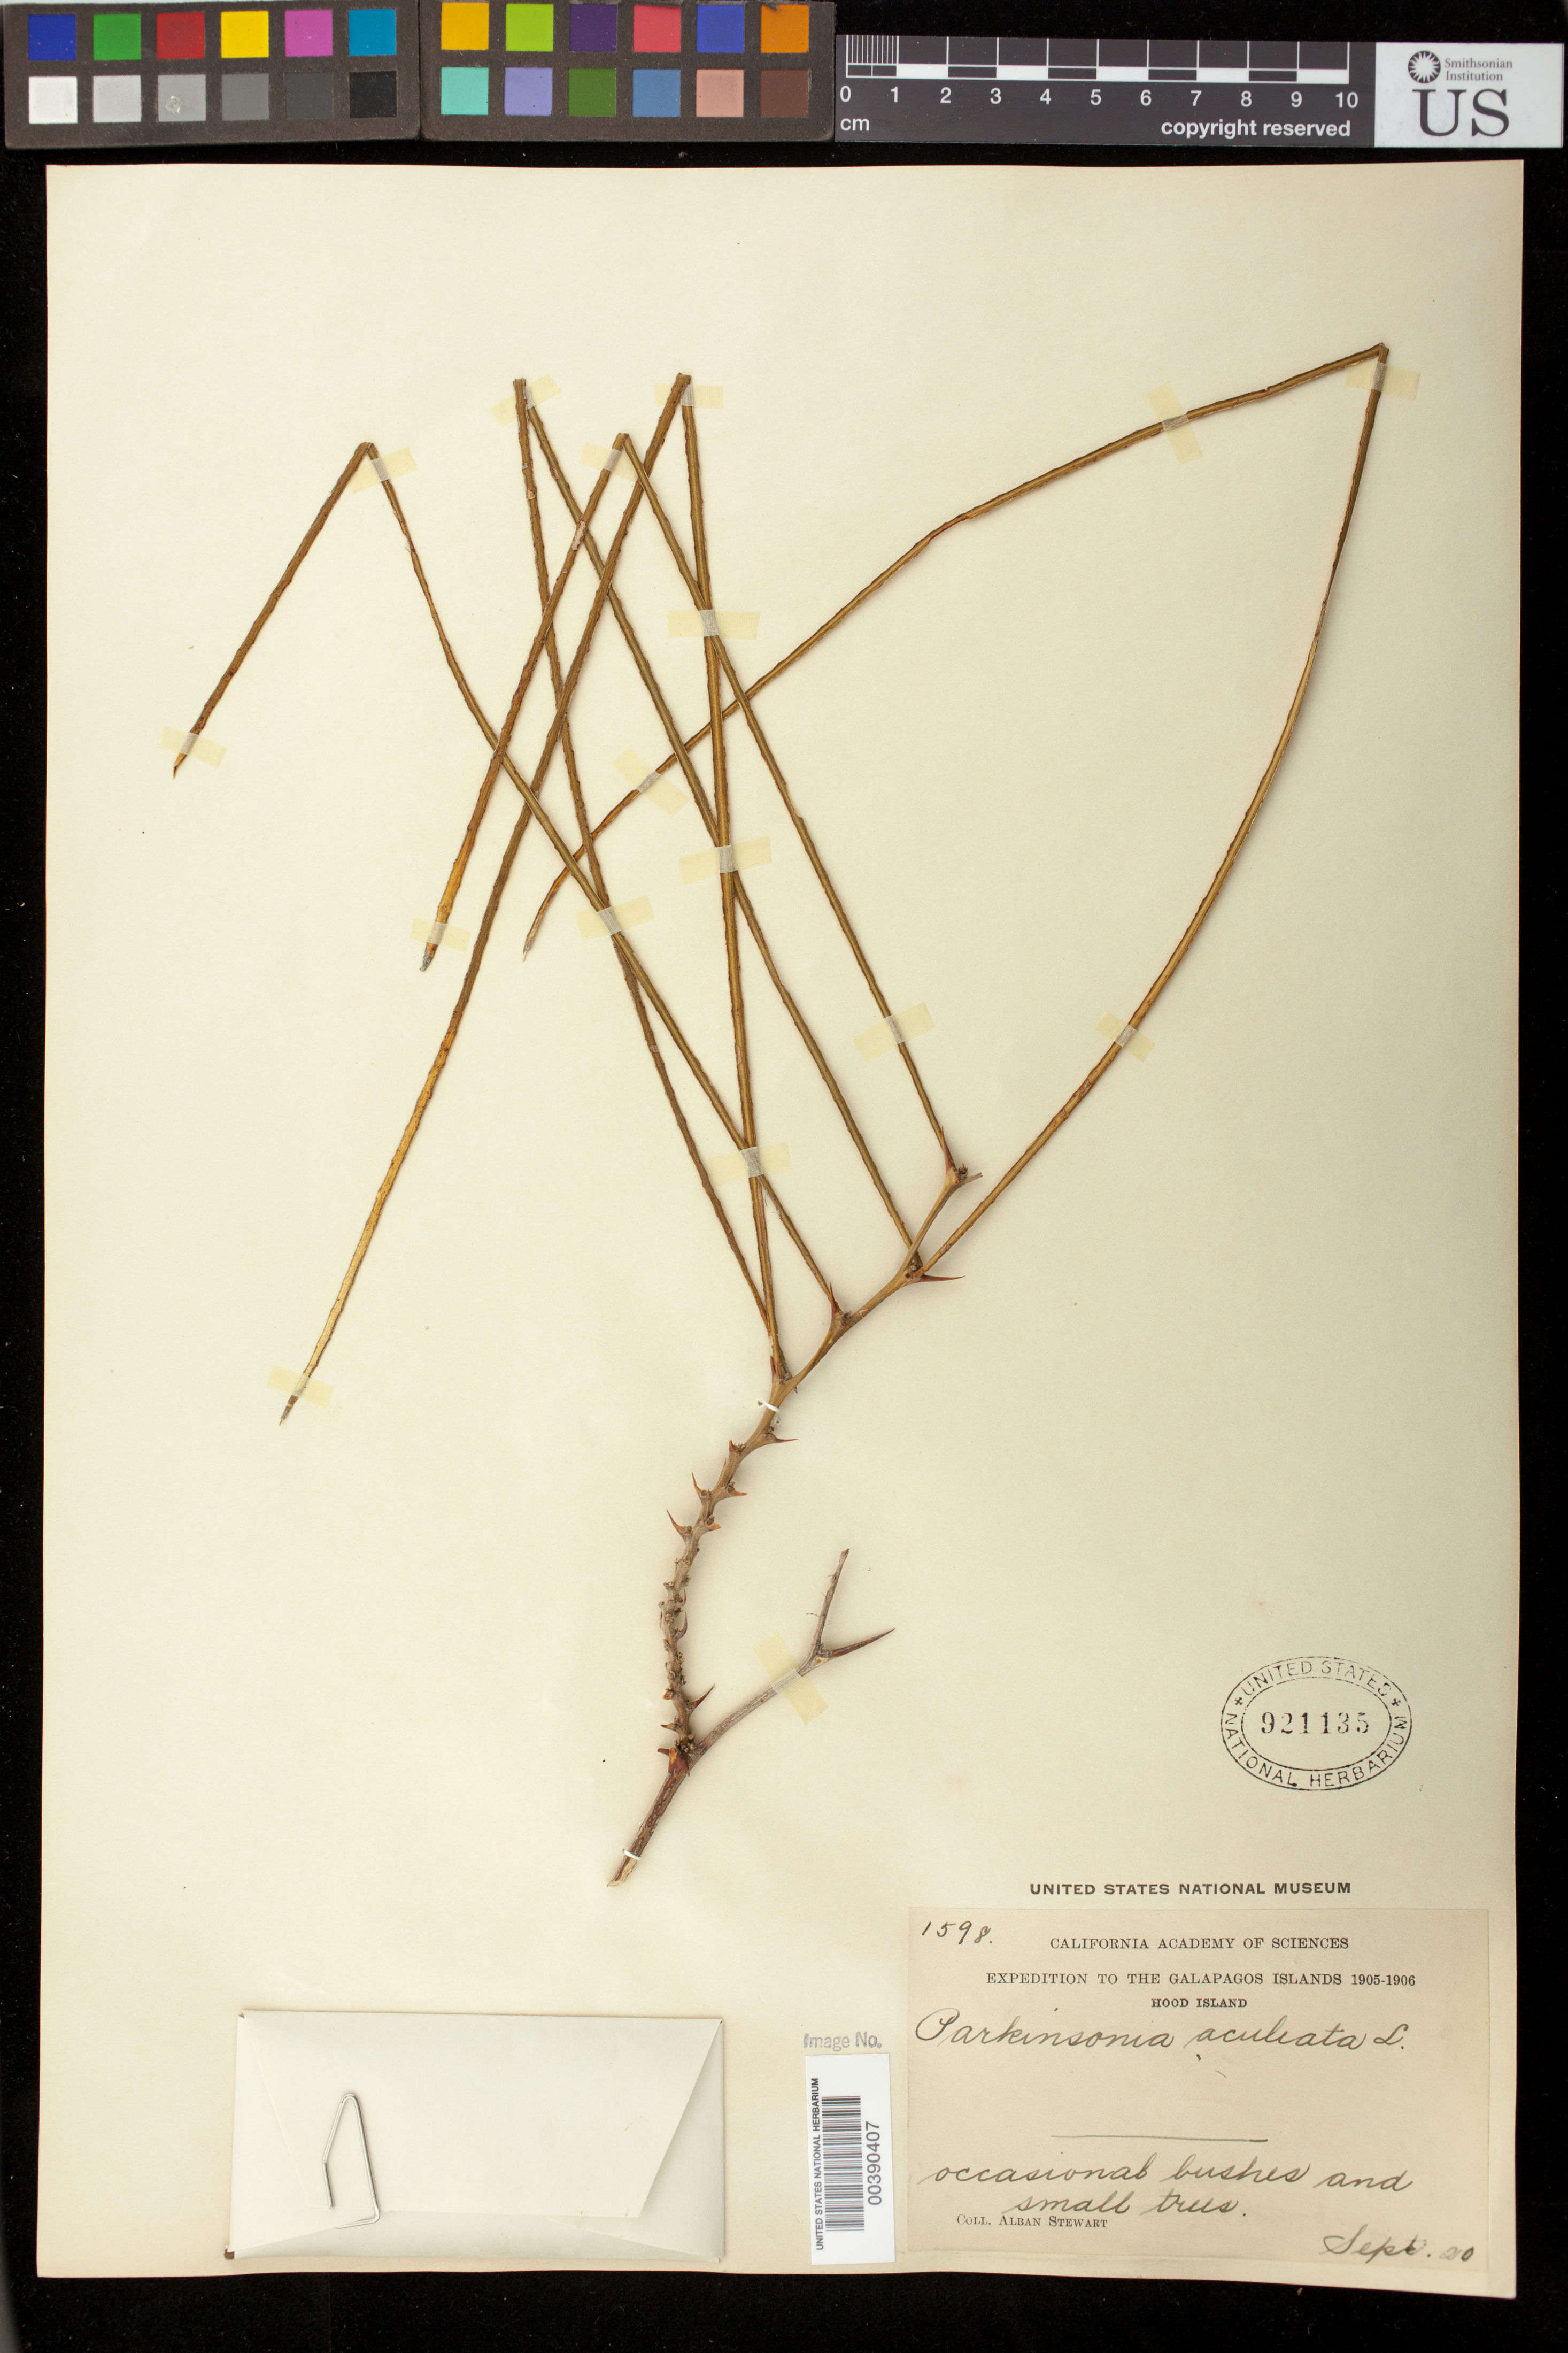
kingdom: Plantae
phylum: Tracheophyta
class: Magnoliopsida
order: Fabales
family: Fabaceae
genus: Parkinsonia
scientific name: Parkinsonia aculeata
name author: L.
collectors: A. Stewart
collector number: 1598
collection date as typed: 20 Sep 1905 or 20 Sep 1906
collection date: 1905-09-20 or 1906-09-20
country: Ecuador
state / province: Colón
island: Española [Hood]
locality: Galapagos Islands, Hood Island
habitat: Occasional bushes and small trees.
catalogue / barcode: US 921135